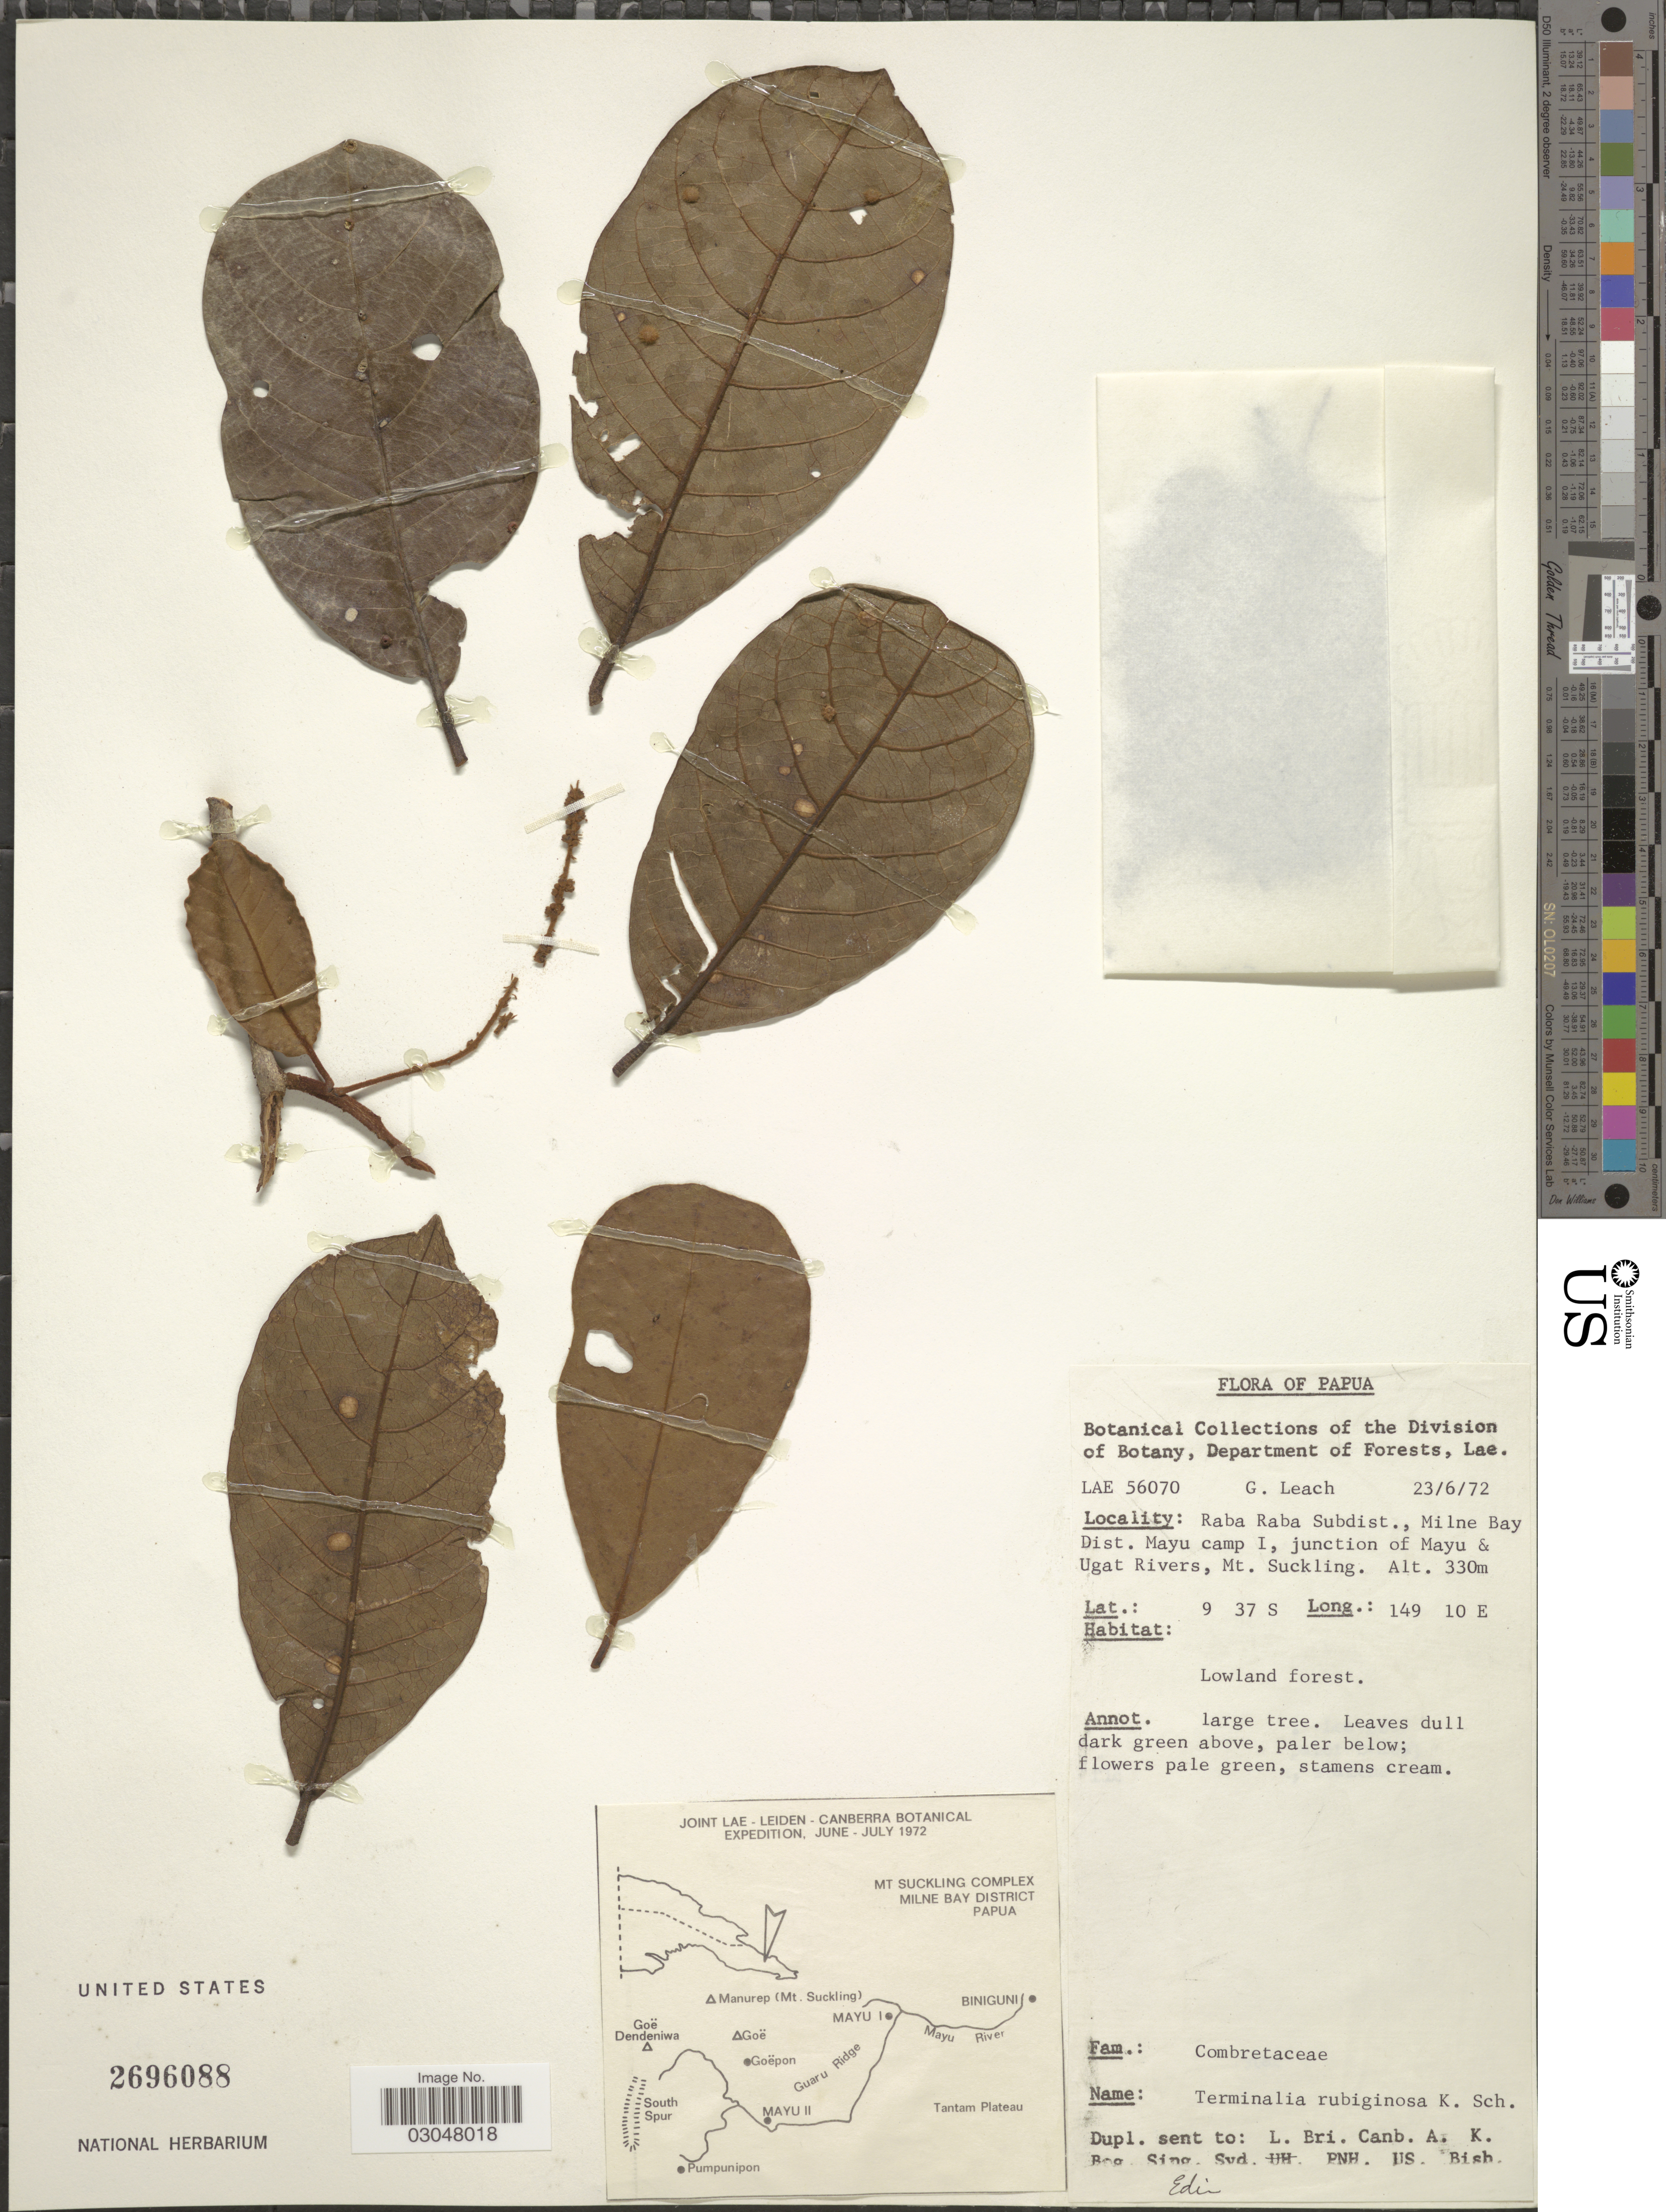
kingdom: Plantae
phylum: Tracheophyta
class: Magnoliopsida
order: Myrtales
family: Combretaceae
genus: Terminalia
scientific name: Terminalia rubiginosa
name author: K. Schum.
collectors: G. Leach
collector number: LAE 56070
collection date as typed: Transcribed d/m/y: 23/6/72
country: Papua New Guinea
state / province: Milne Bay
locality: Papua. Raba Raba Subdist., Milne Bay Dist. Mayu camp I, junction of Mayu & Ugat Rivers, Mt. Suckling.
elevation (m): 330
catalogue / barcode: US 2696088